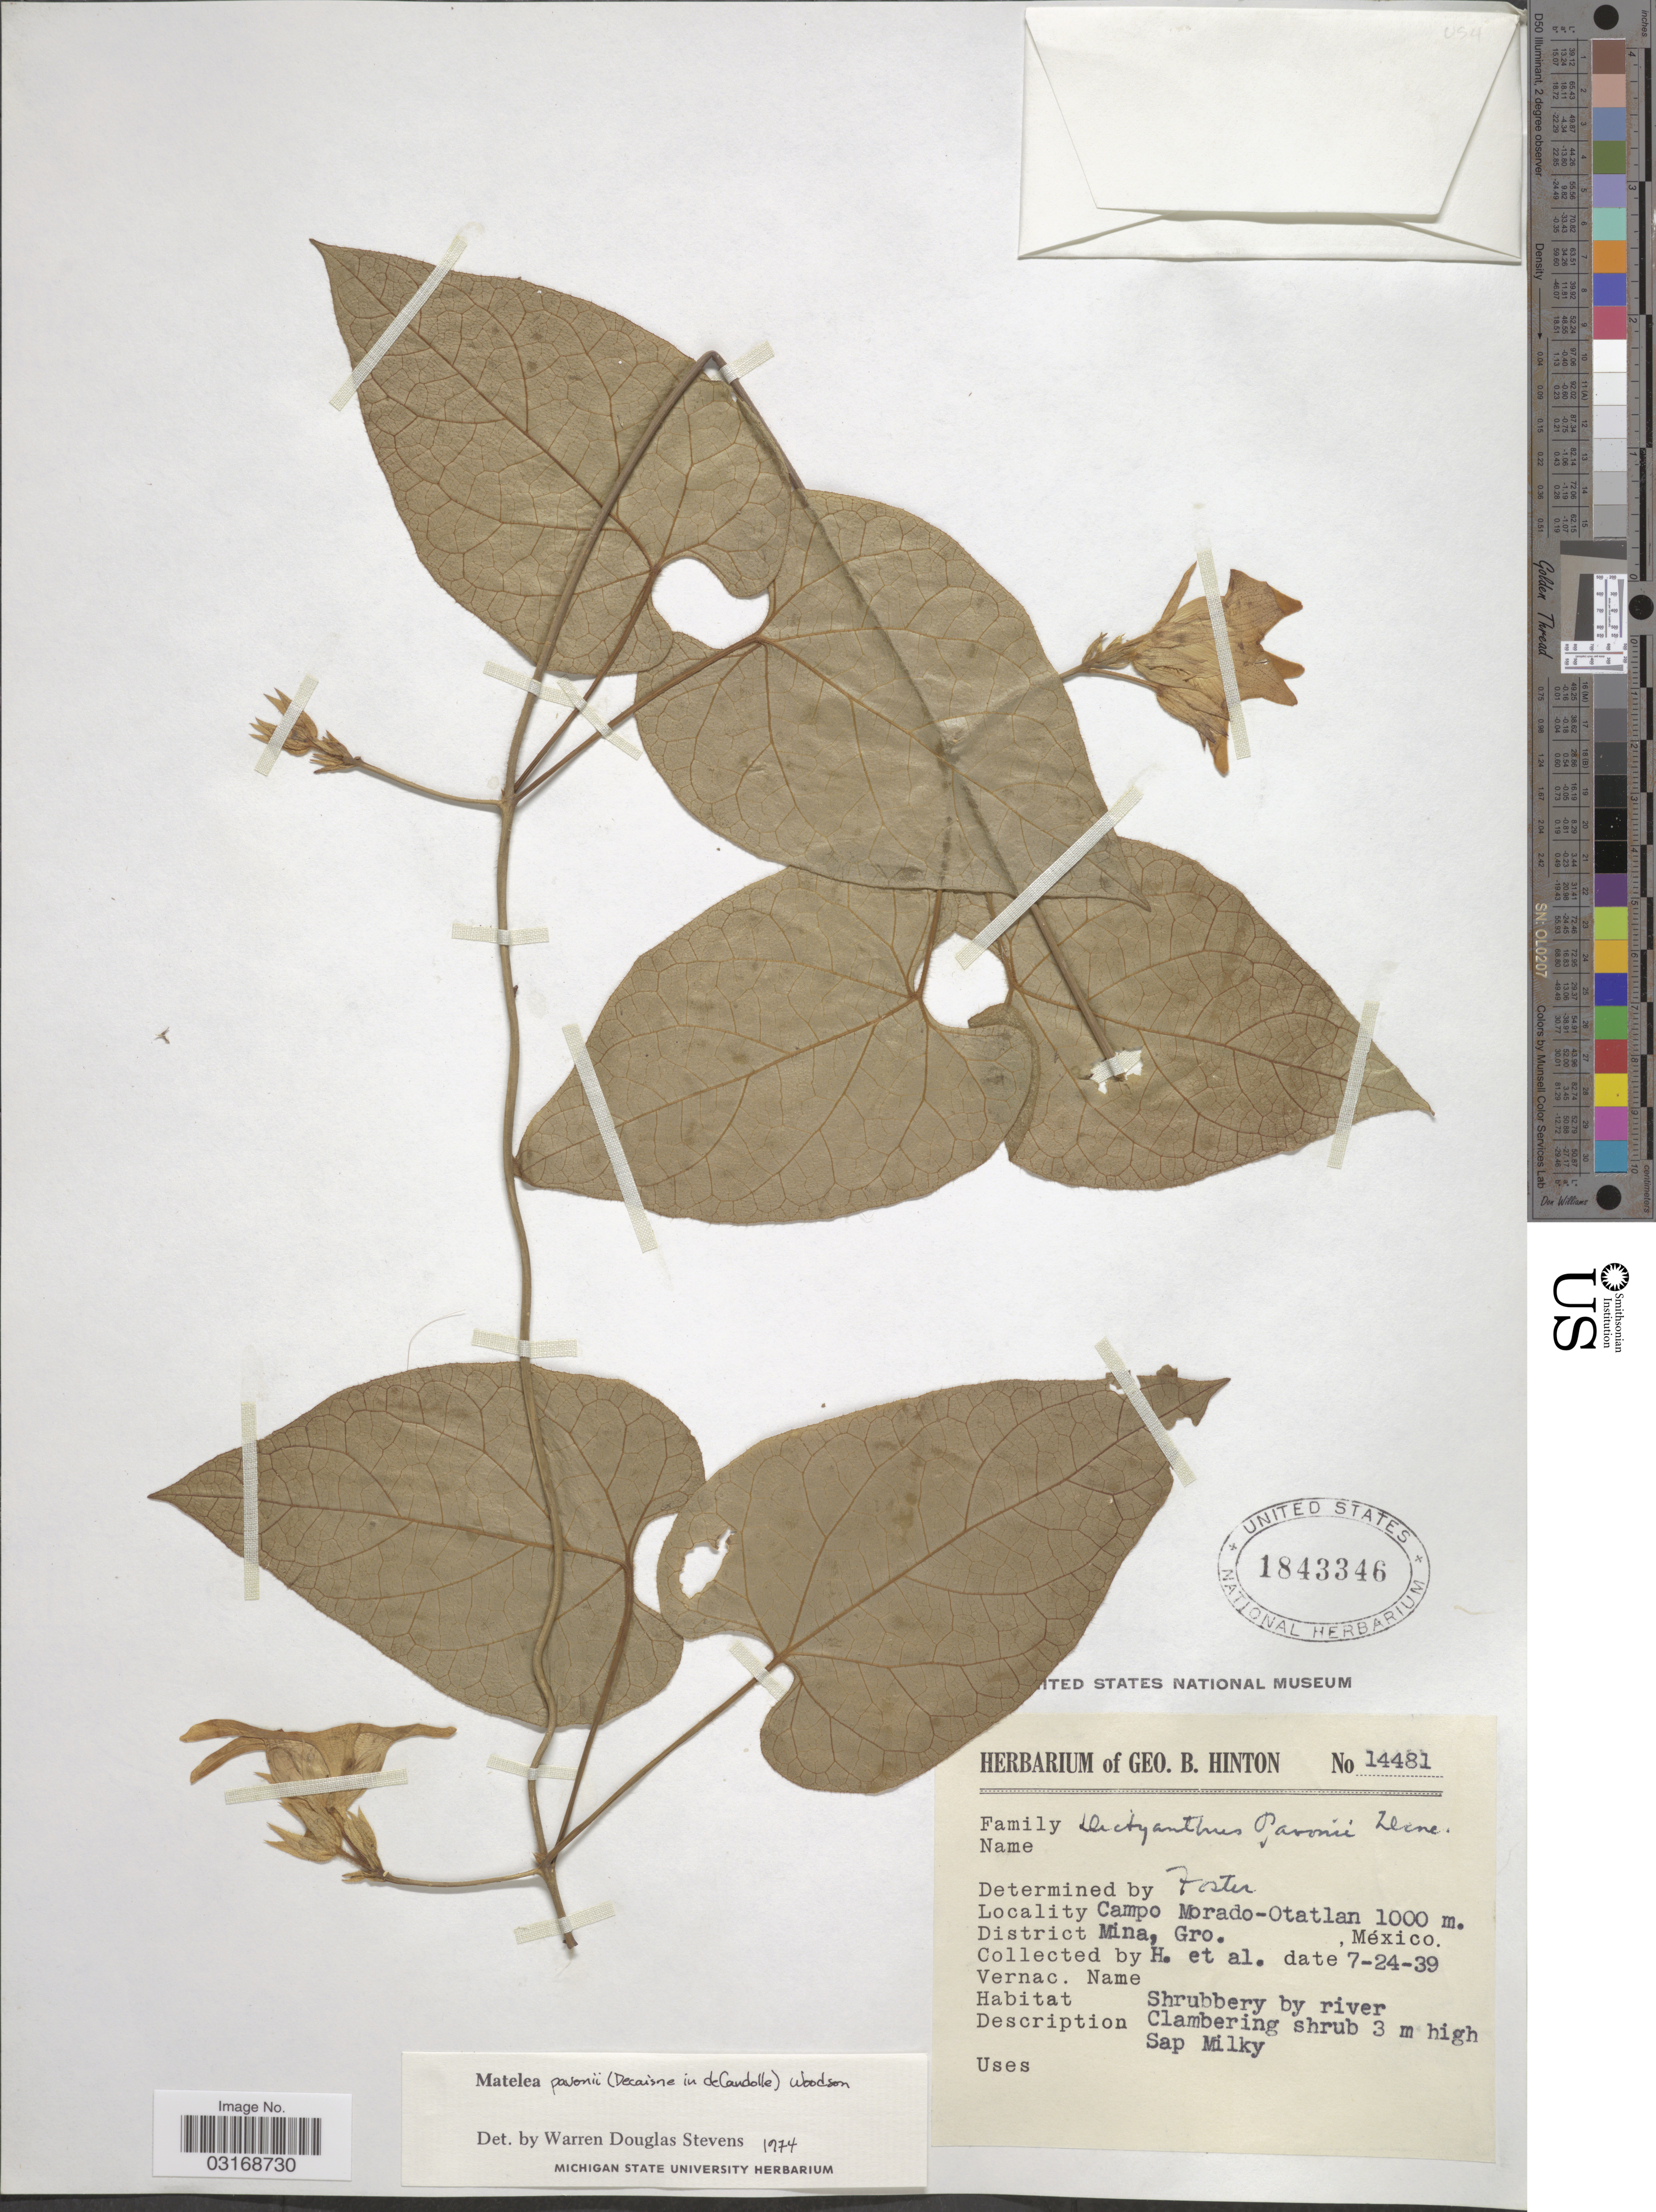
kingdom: Plantae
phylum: Tracheophyta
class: Magnoliopsida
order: Gentianales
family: Apocynaceae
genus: Matelea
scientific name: Matelea pavonii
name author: (Decne.) Woodson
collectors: G. B. Hinton & et al.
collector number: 14481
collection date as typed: Transcribed d/m/y: 24/7/39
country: Mexico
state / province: Guerrero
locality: Campo Morado-Otatlan. District Mina, Gro.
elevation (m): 1000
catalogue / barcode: US 1843346